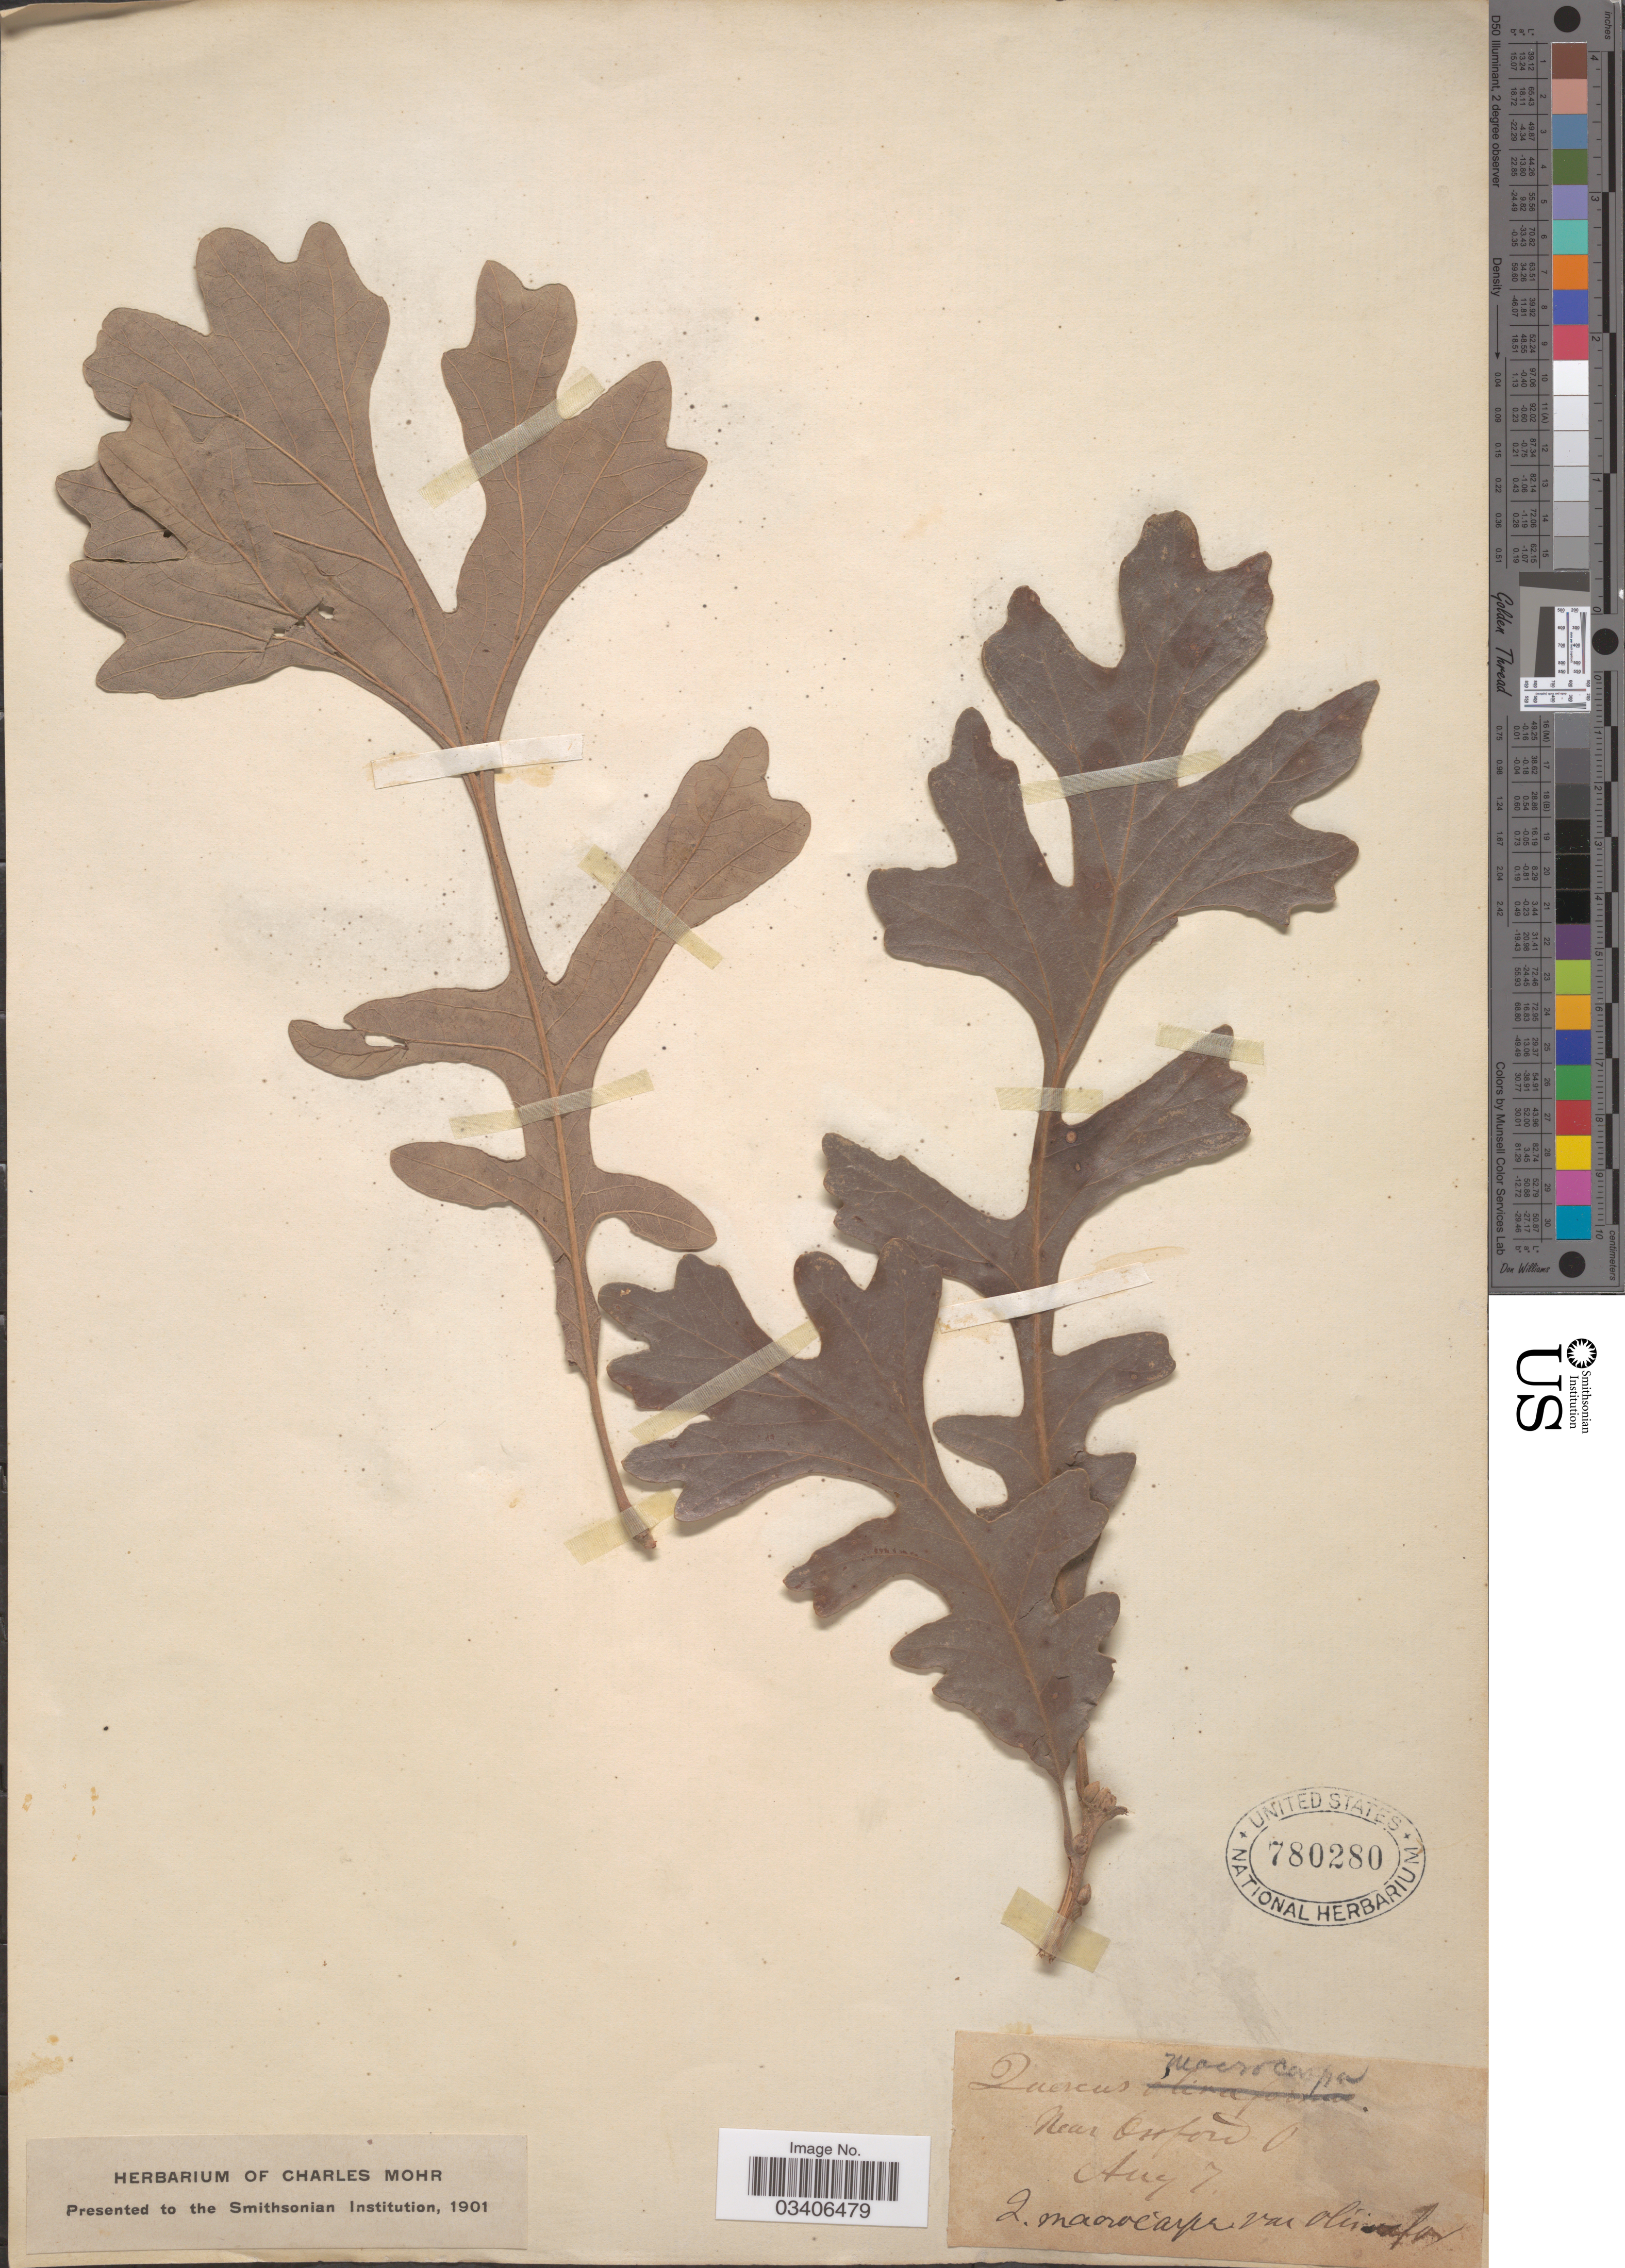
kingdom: Plantae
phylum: Tracheophyta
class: Magnoliopsida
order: Fagales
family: Fagaceae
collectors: ex herb. Charles Mohr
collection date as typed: Transcribed d/m/y: /8/7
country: United States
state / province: Ohio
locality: Near Oxford.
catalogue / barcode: US 780280